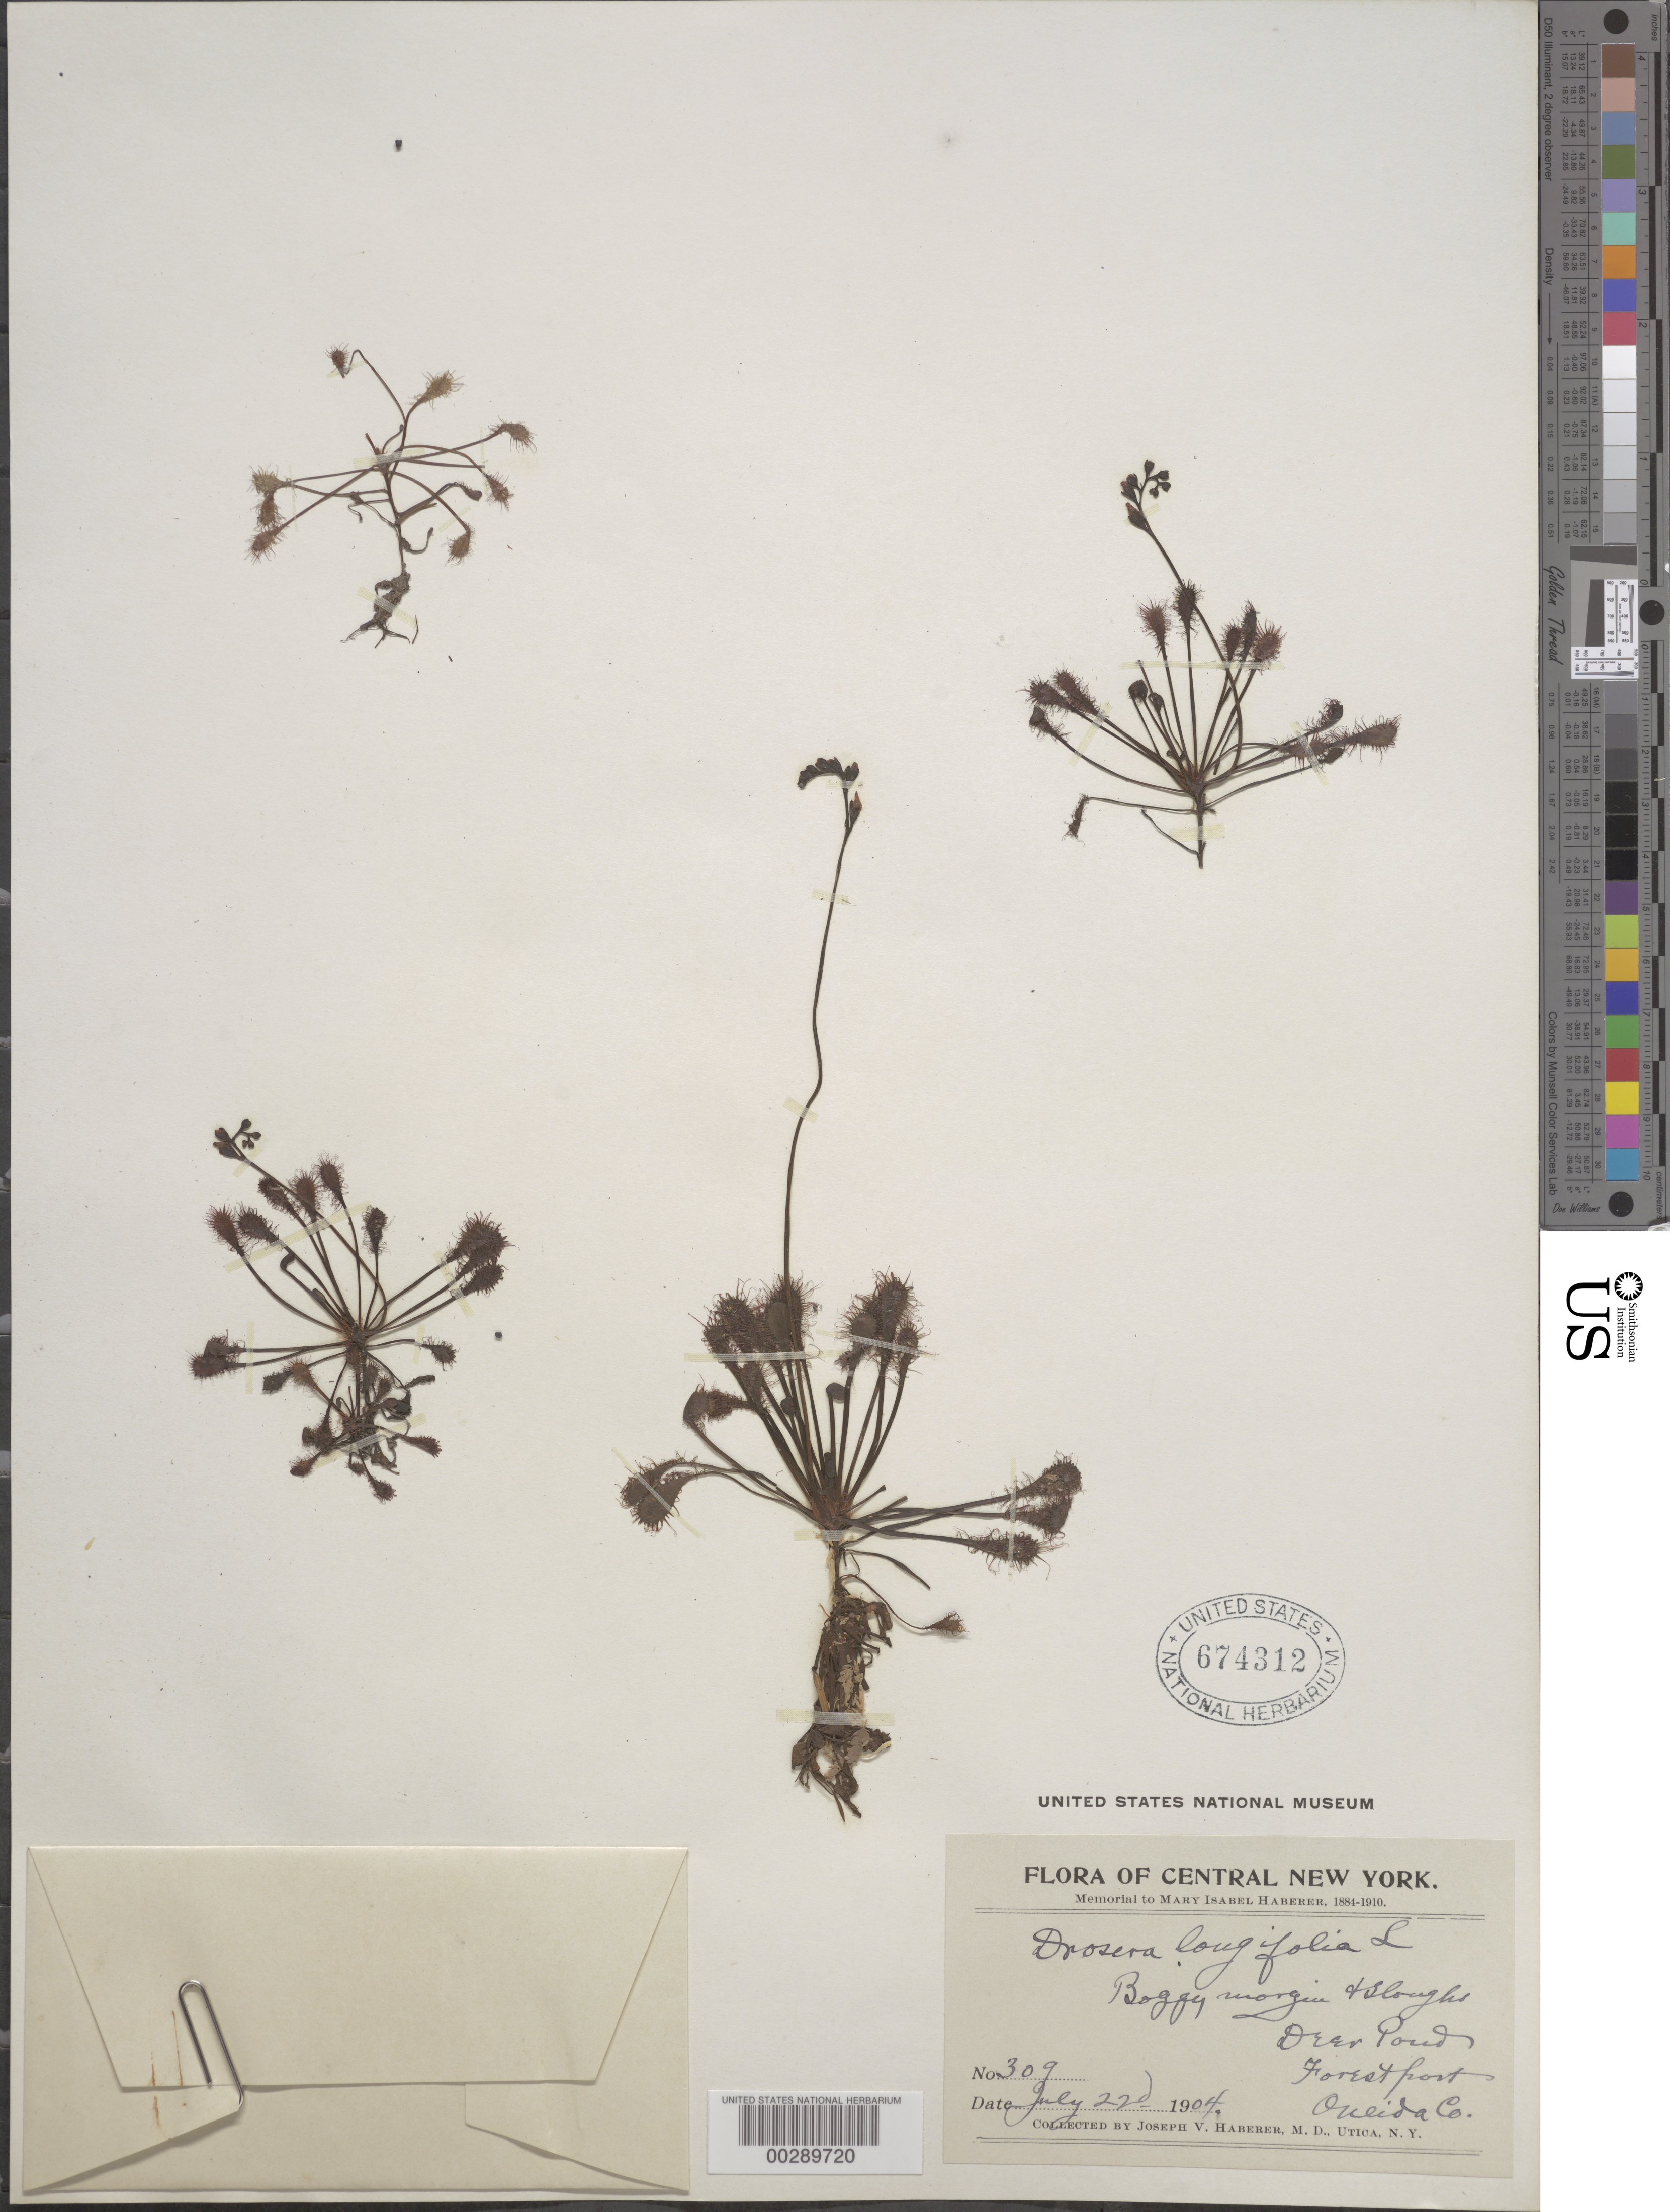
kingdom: Plantae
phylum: Tracheophyta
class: Magnoliopsida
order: Caryophyllales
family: Droseraceae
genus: Drosera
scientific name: Drosera intermedia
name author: Hayne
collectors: J. V. Haberer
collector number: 309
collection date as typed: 22 Jul 1904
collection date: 1904-07-22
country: United States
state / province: New York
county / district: Oneida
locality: Deer pond, forest park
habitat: Boggy margin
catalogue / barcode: US 674312